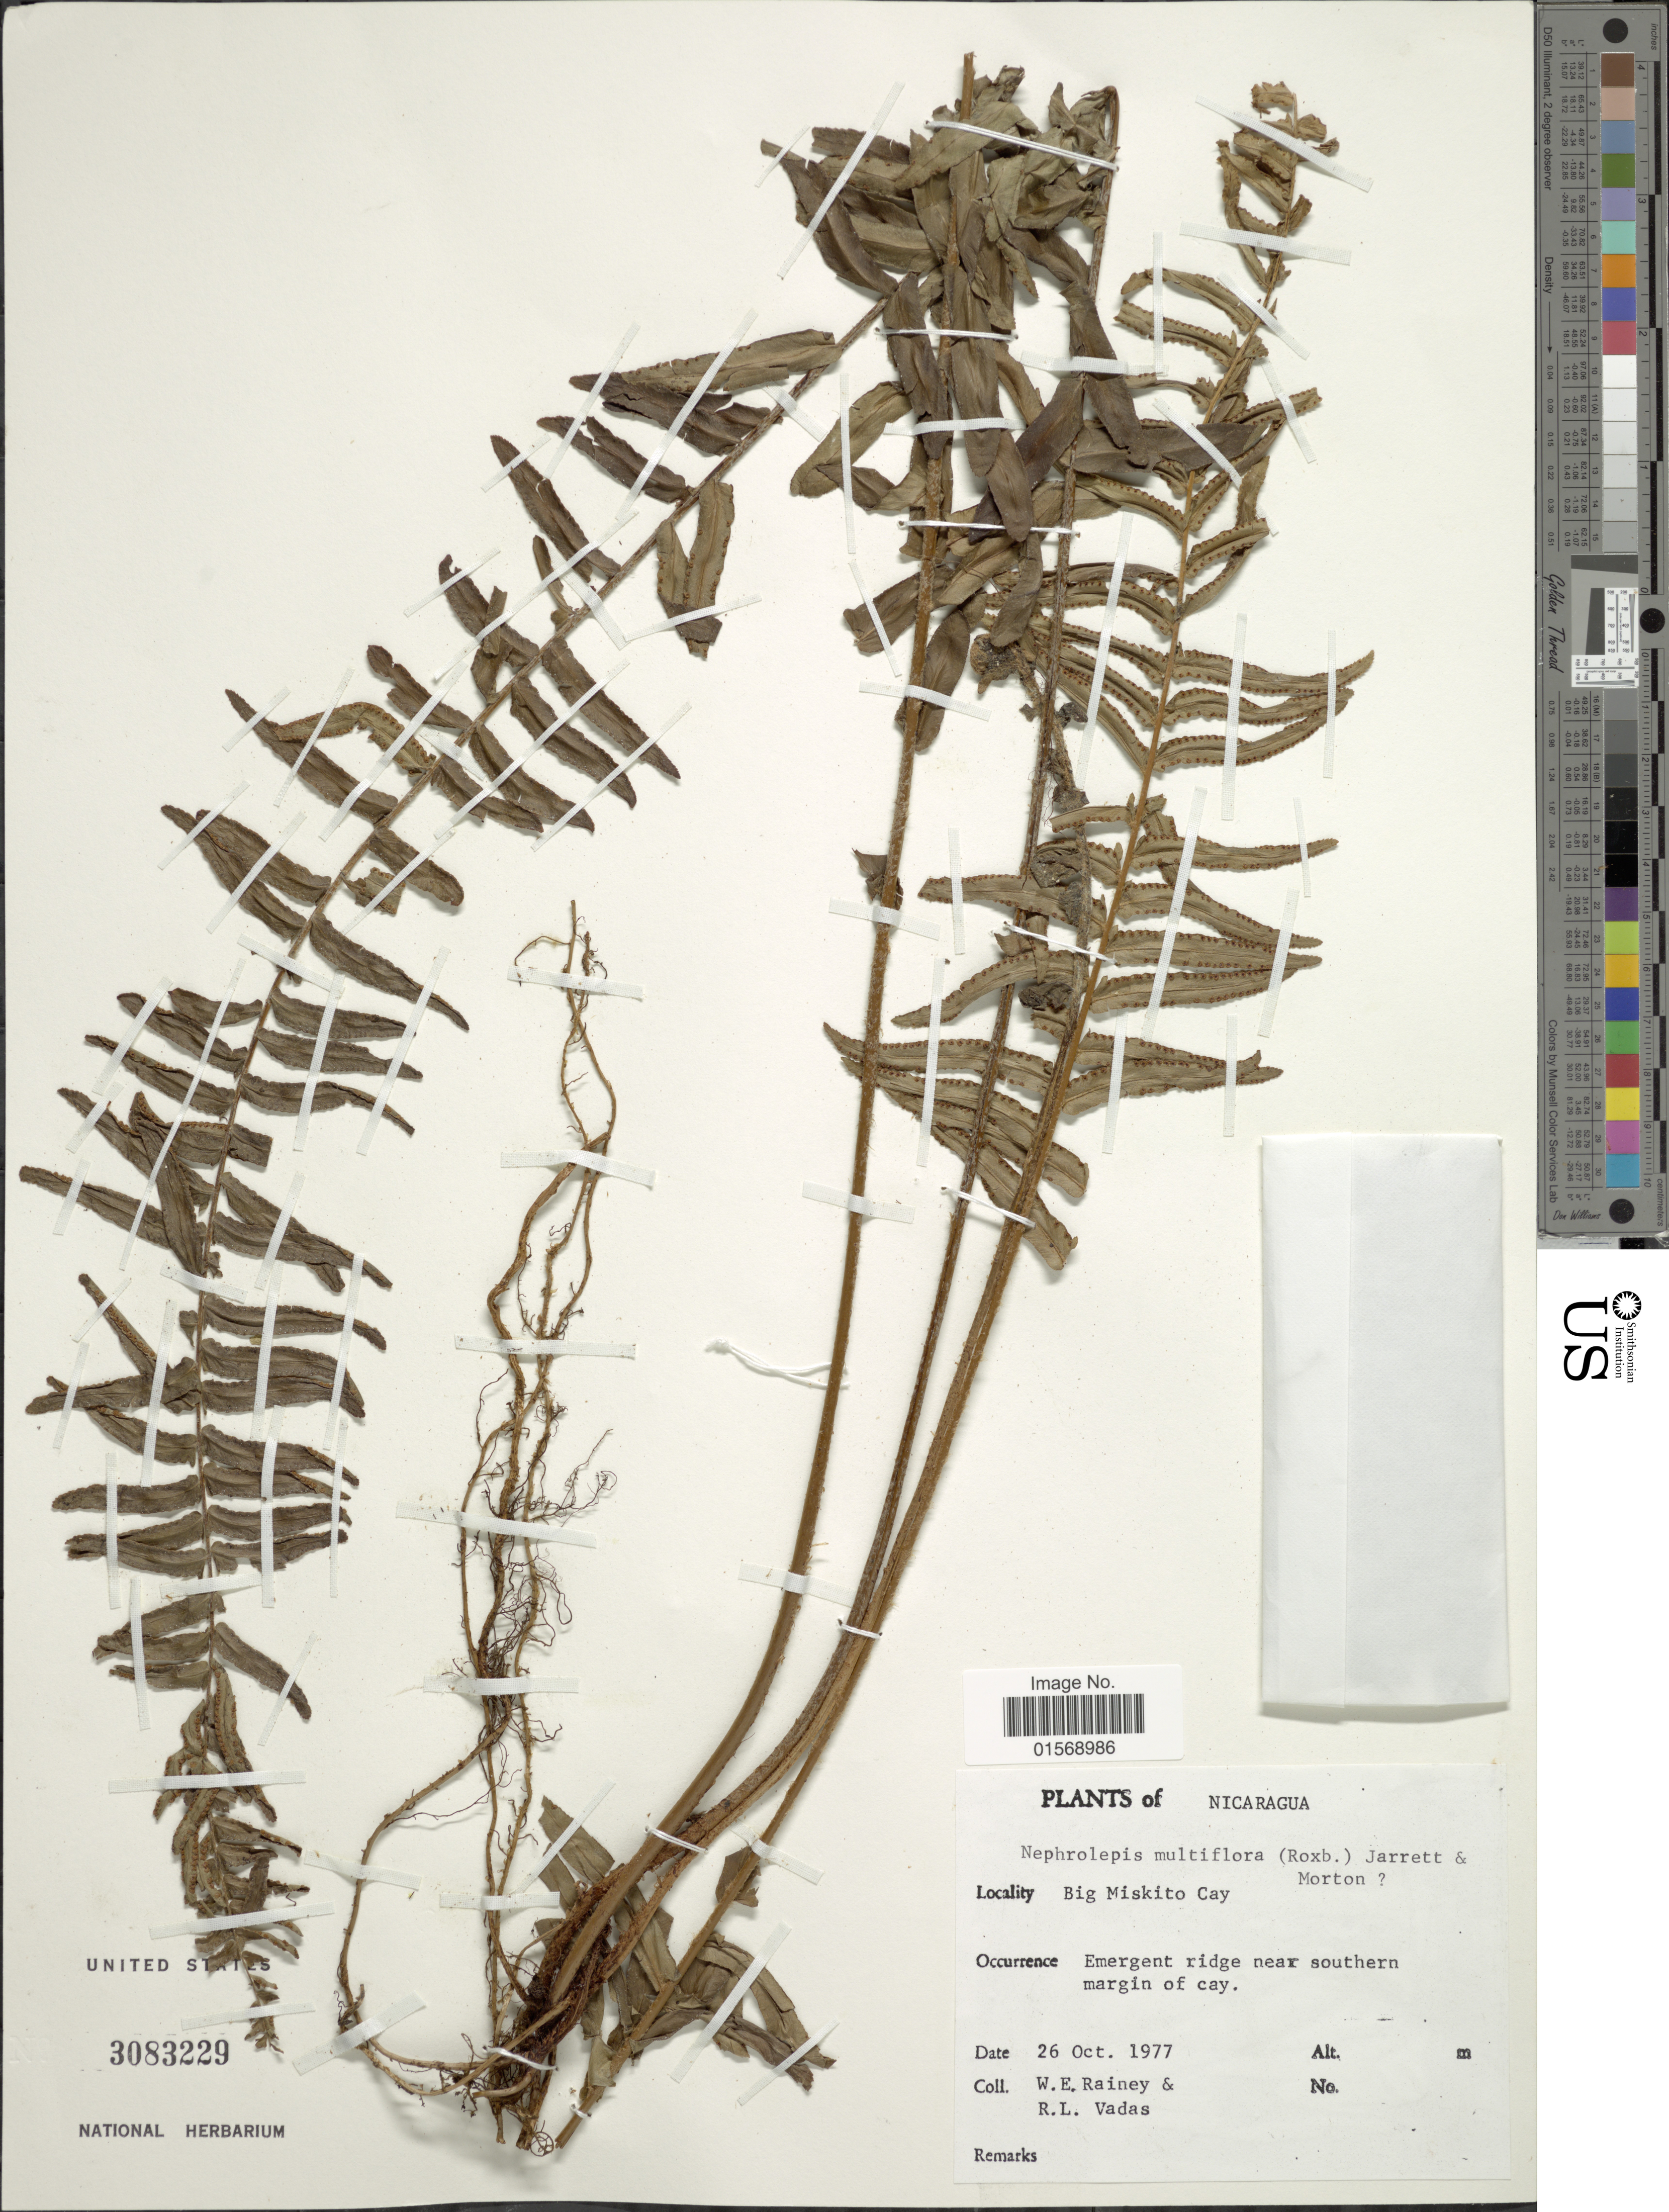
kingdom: Plantae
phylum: Tracheophyta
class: Polypodiopsida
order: Polypodiales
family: Nephrolepidaceae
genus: Nephrolepis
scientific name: Nephrolepis multiflora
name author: (Roxb.) F.M. Jarrett ex C.V. Morton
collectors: W. E. Rainey & R. Vadas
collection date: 1977-10-26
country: Nicaragua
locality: Nicaragua, Big Miskito Cay.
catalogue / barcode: US 3083229